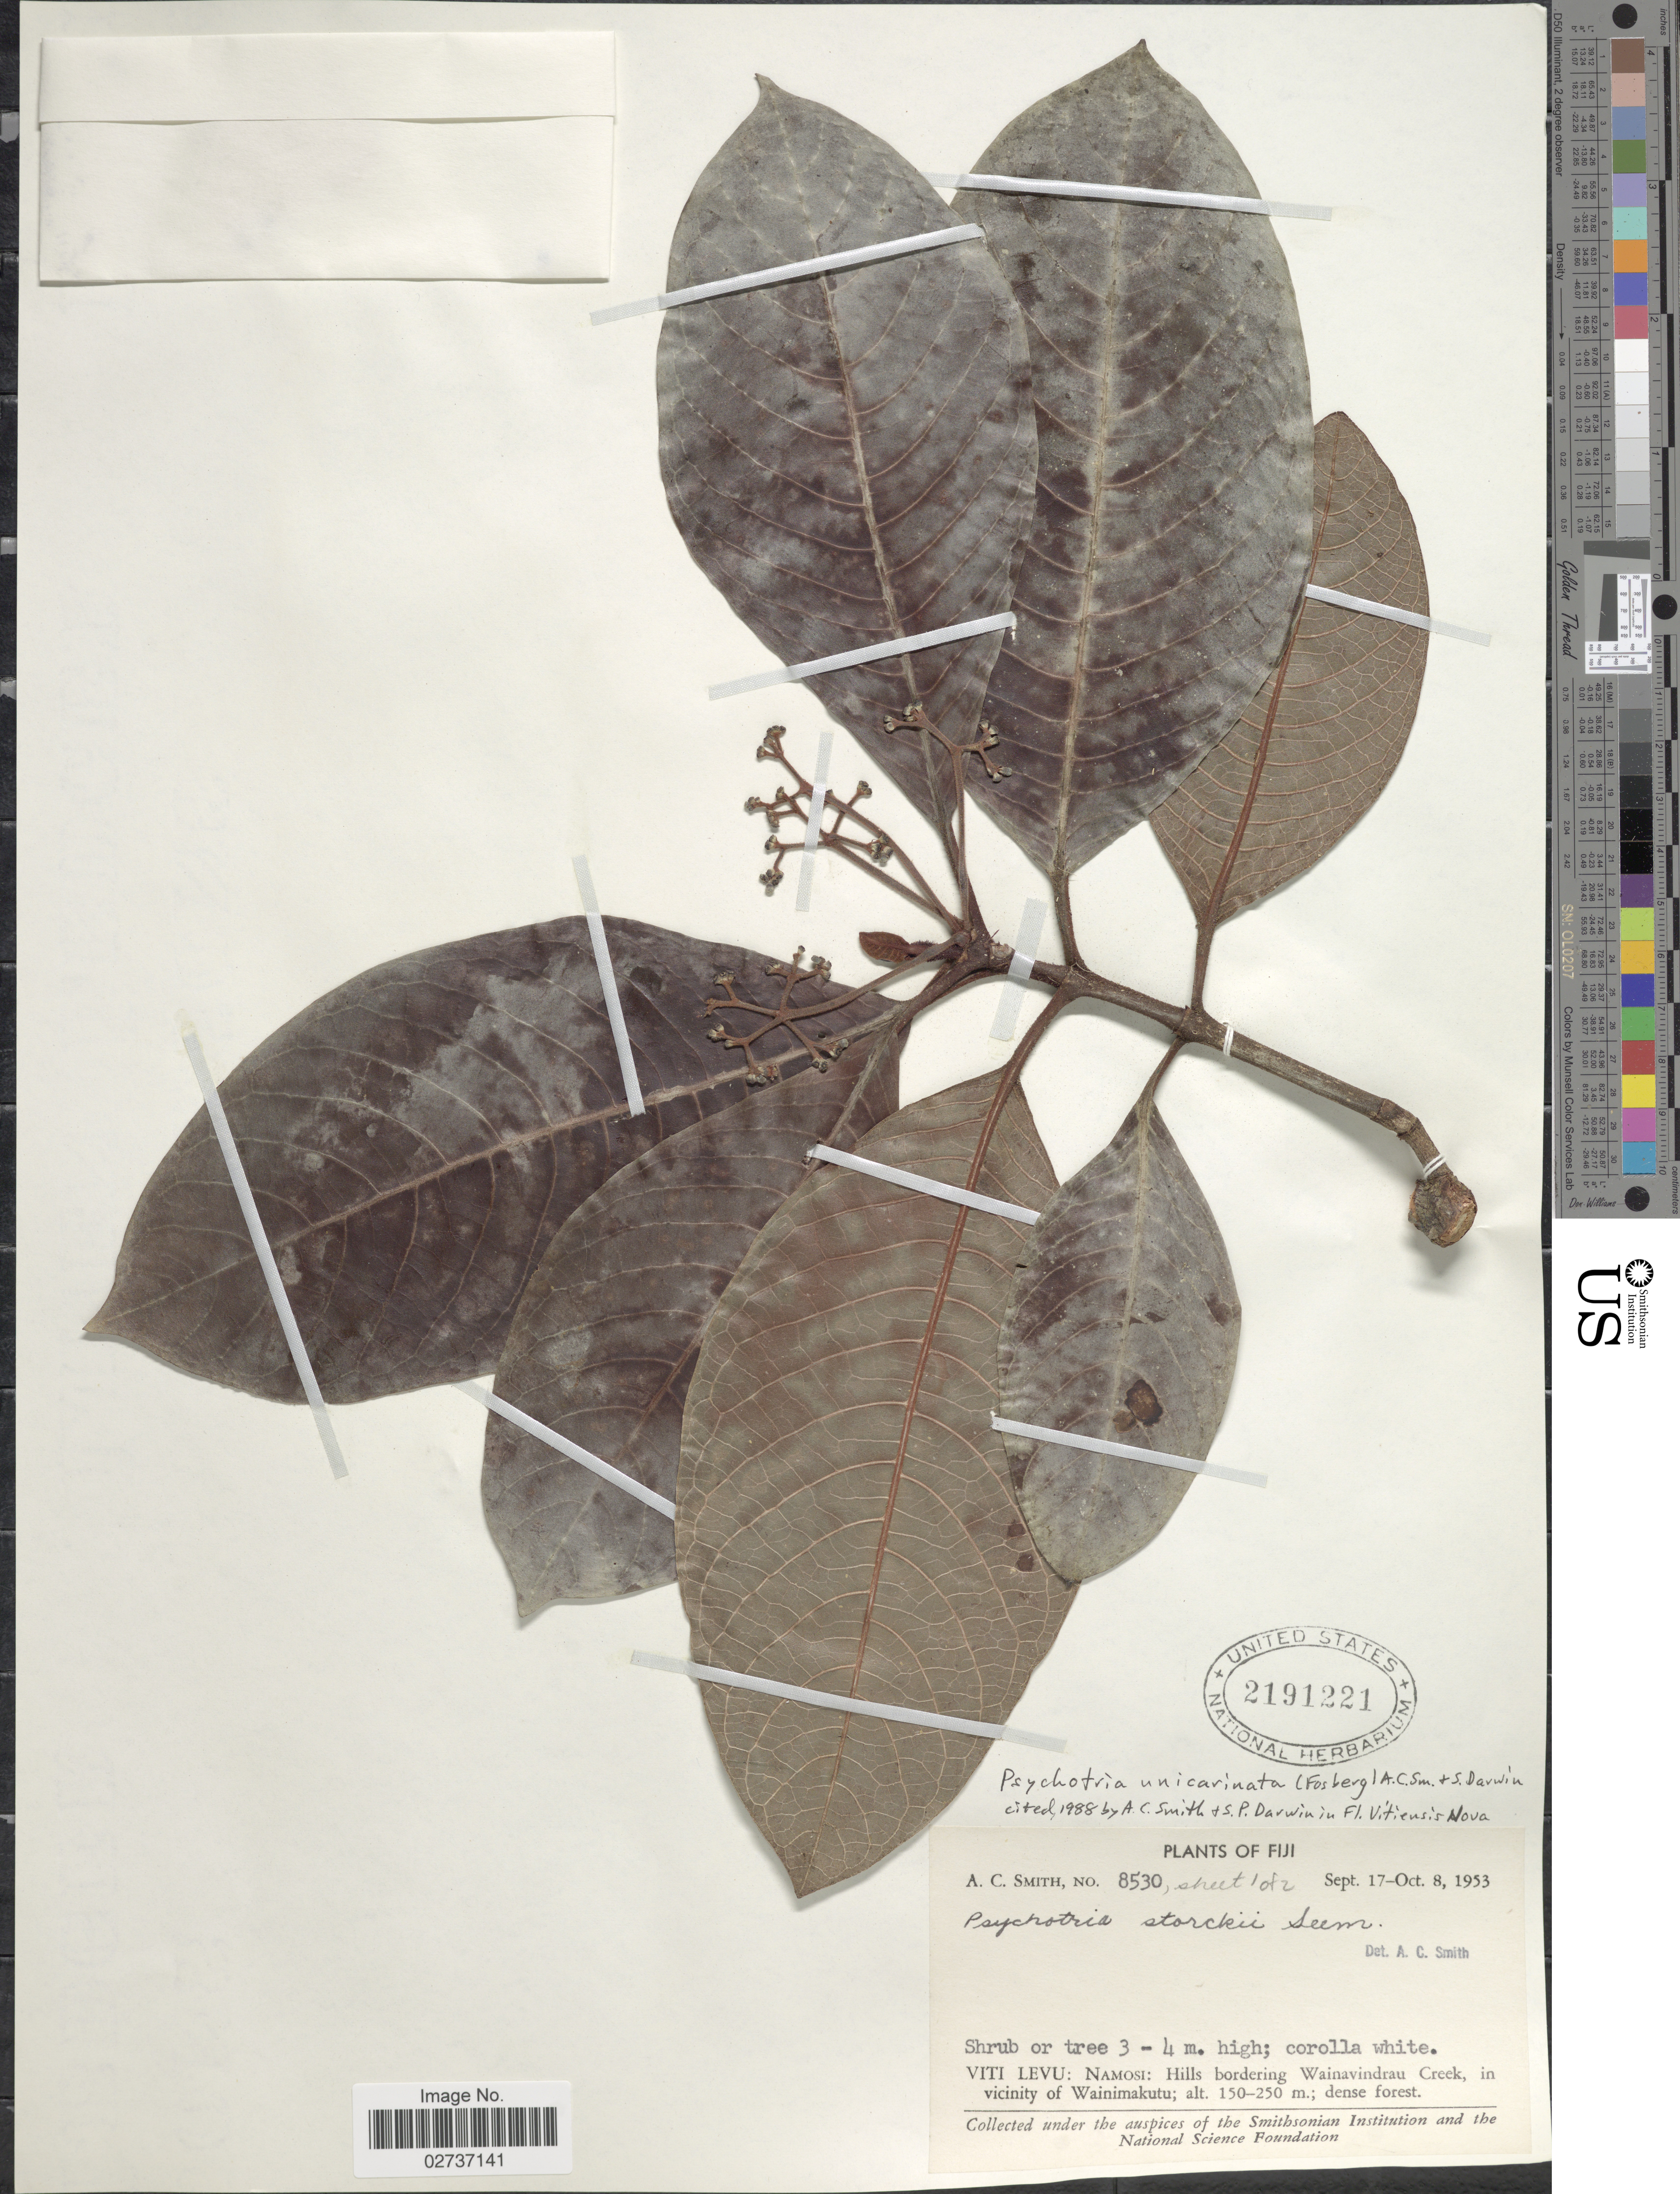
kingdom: Plantae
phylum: Tracheophyta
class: Magnoliopsida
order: Gentianales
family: Rubiaceae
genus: Psychotria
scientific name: Psychotria unicarinata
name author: (Fosberg) A.C. Sm. & S.P. Darwin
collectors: A. C. Smith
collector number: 8530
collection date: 1953-09-17/1953-10-08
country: Fiji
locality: Viti Levu: Namosi: Hills bordering Wainavindrau Creek, in vicinity of Wainimakutu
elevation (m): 150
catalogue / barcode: US 2191221